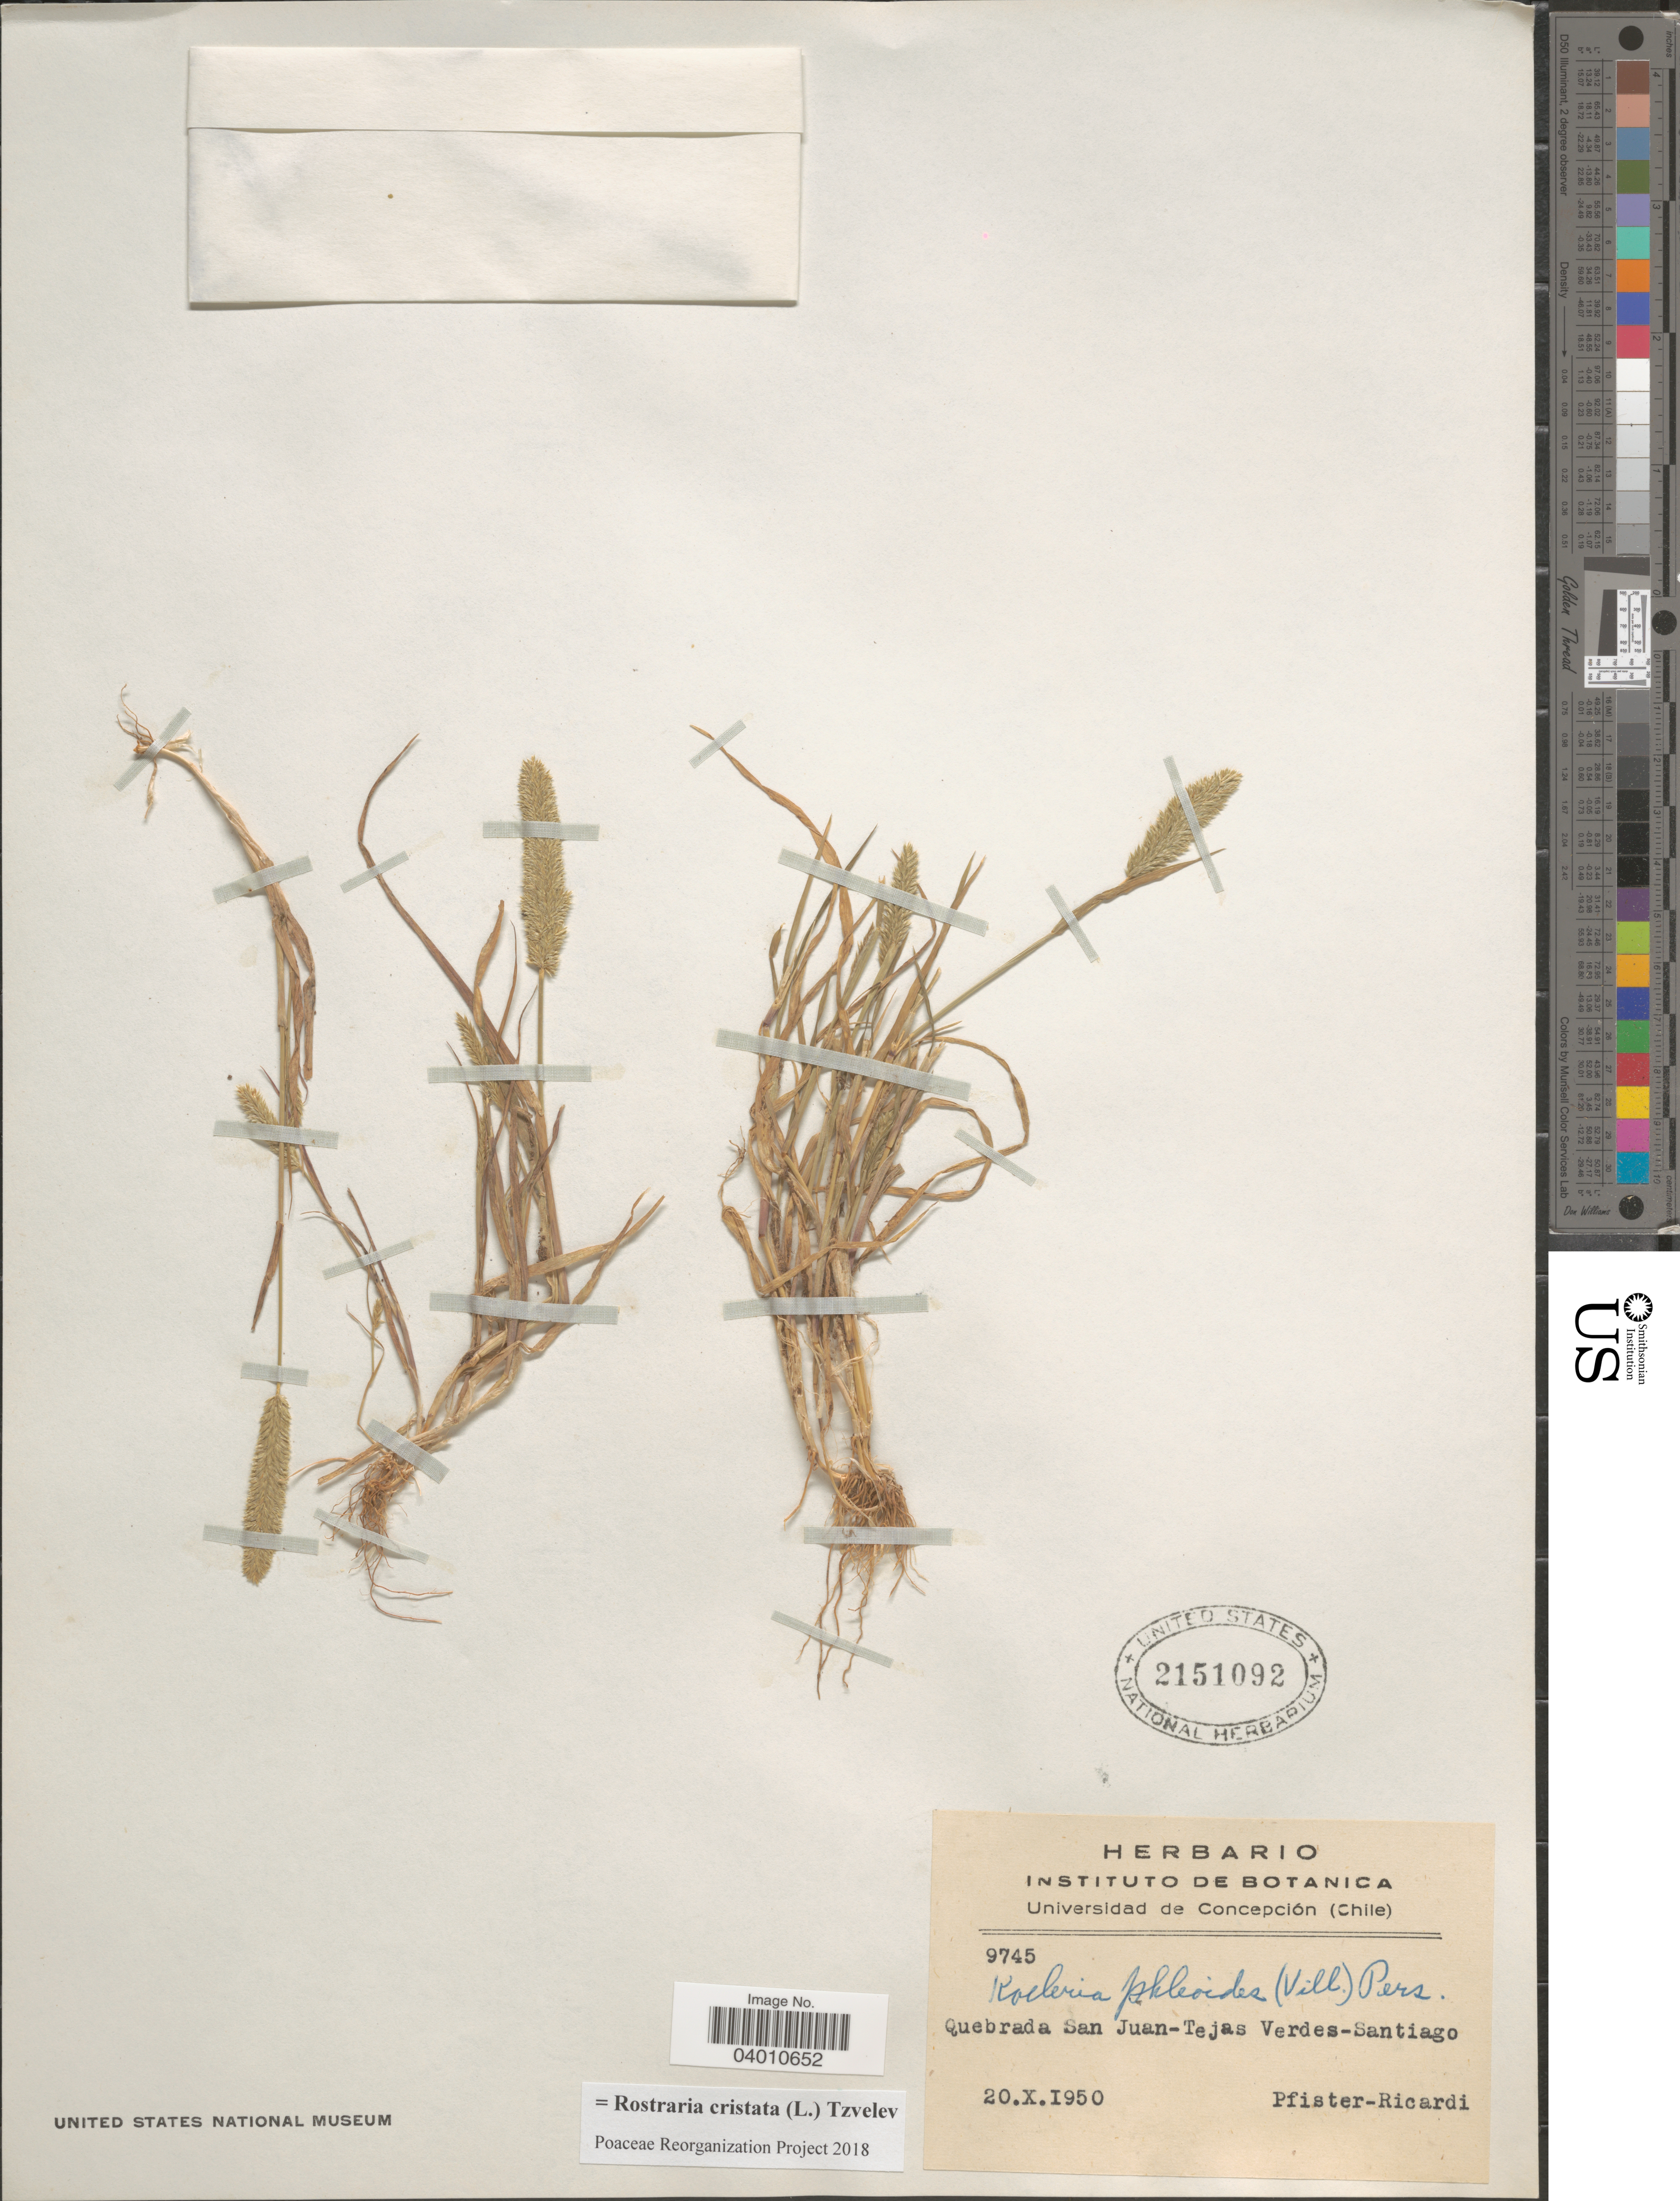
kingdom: Plantae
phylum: Tracheophyta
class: Liliopsida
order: Poales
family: Poaceae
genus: Rostraria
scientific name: Rostraria cristata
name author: (L.) Tzvelev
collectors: -. Pfister & Ricardi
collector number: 9745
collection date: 1950-10-20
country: Chile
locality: Quebrada San Juan-Tejas Verdes-Santiago.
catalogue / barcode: US 2151092